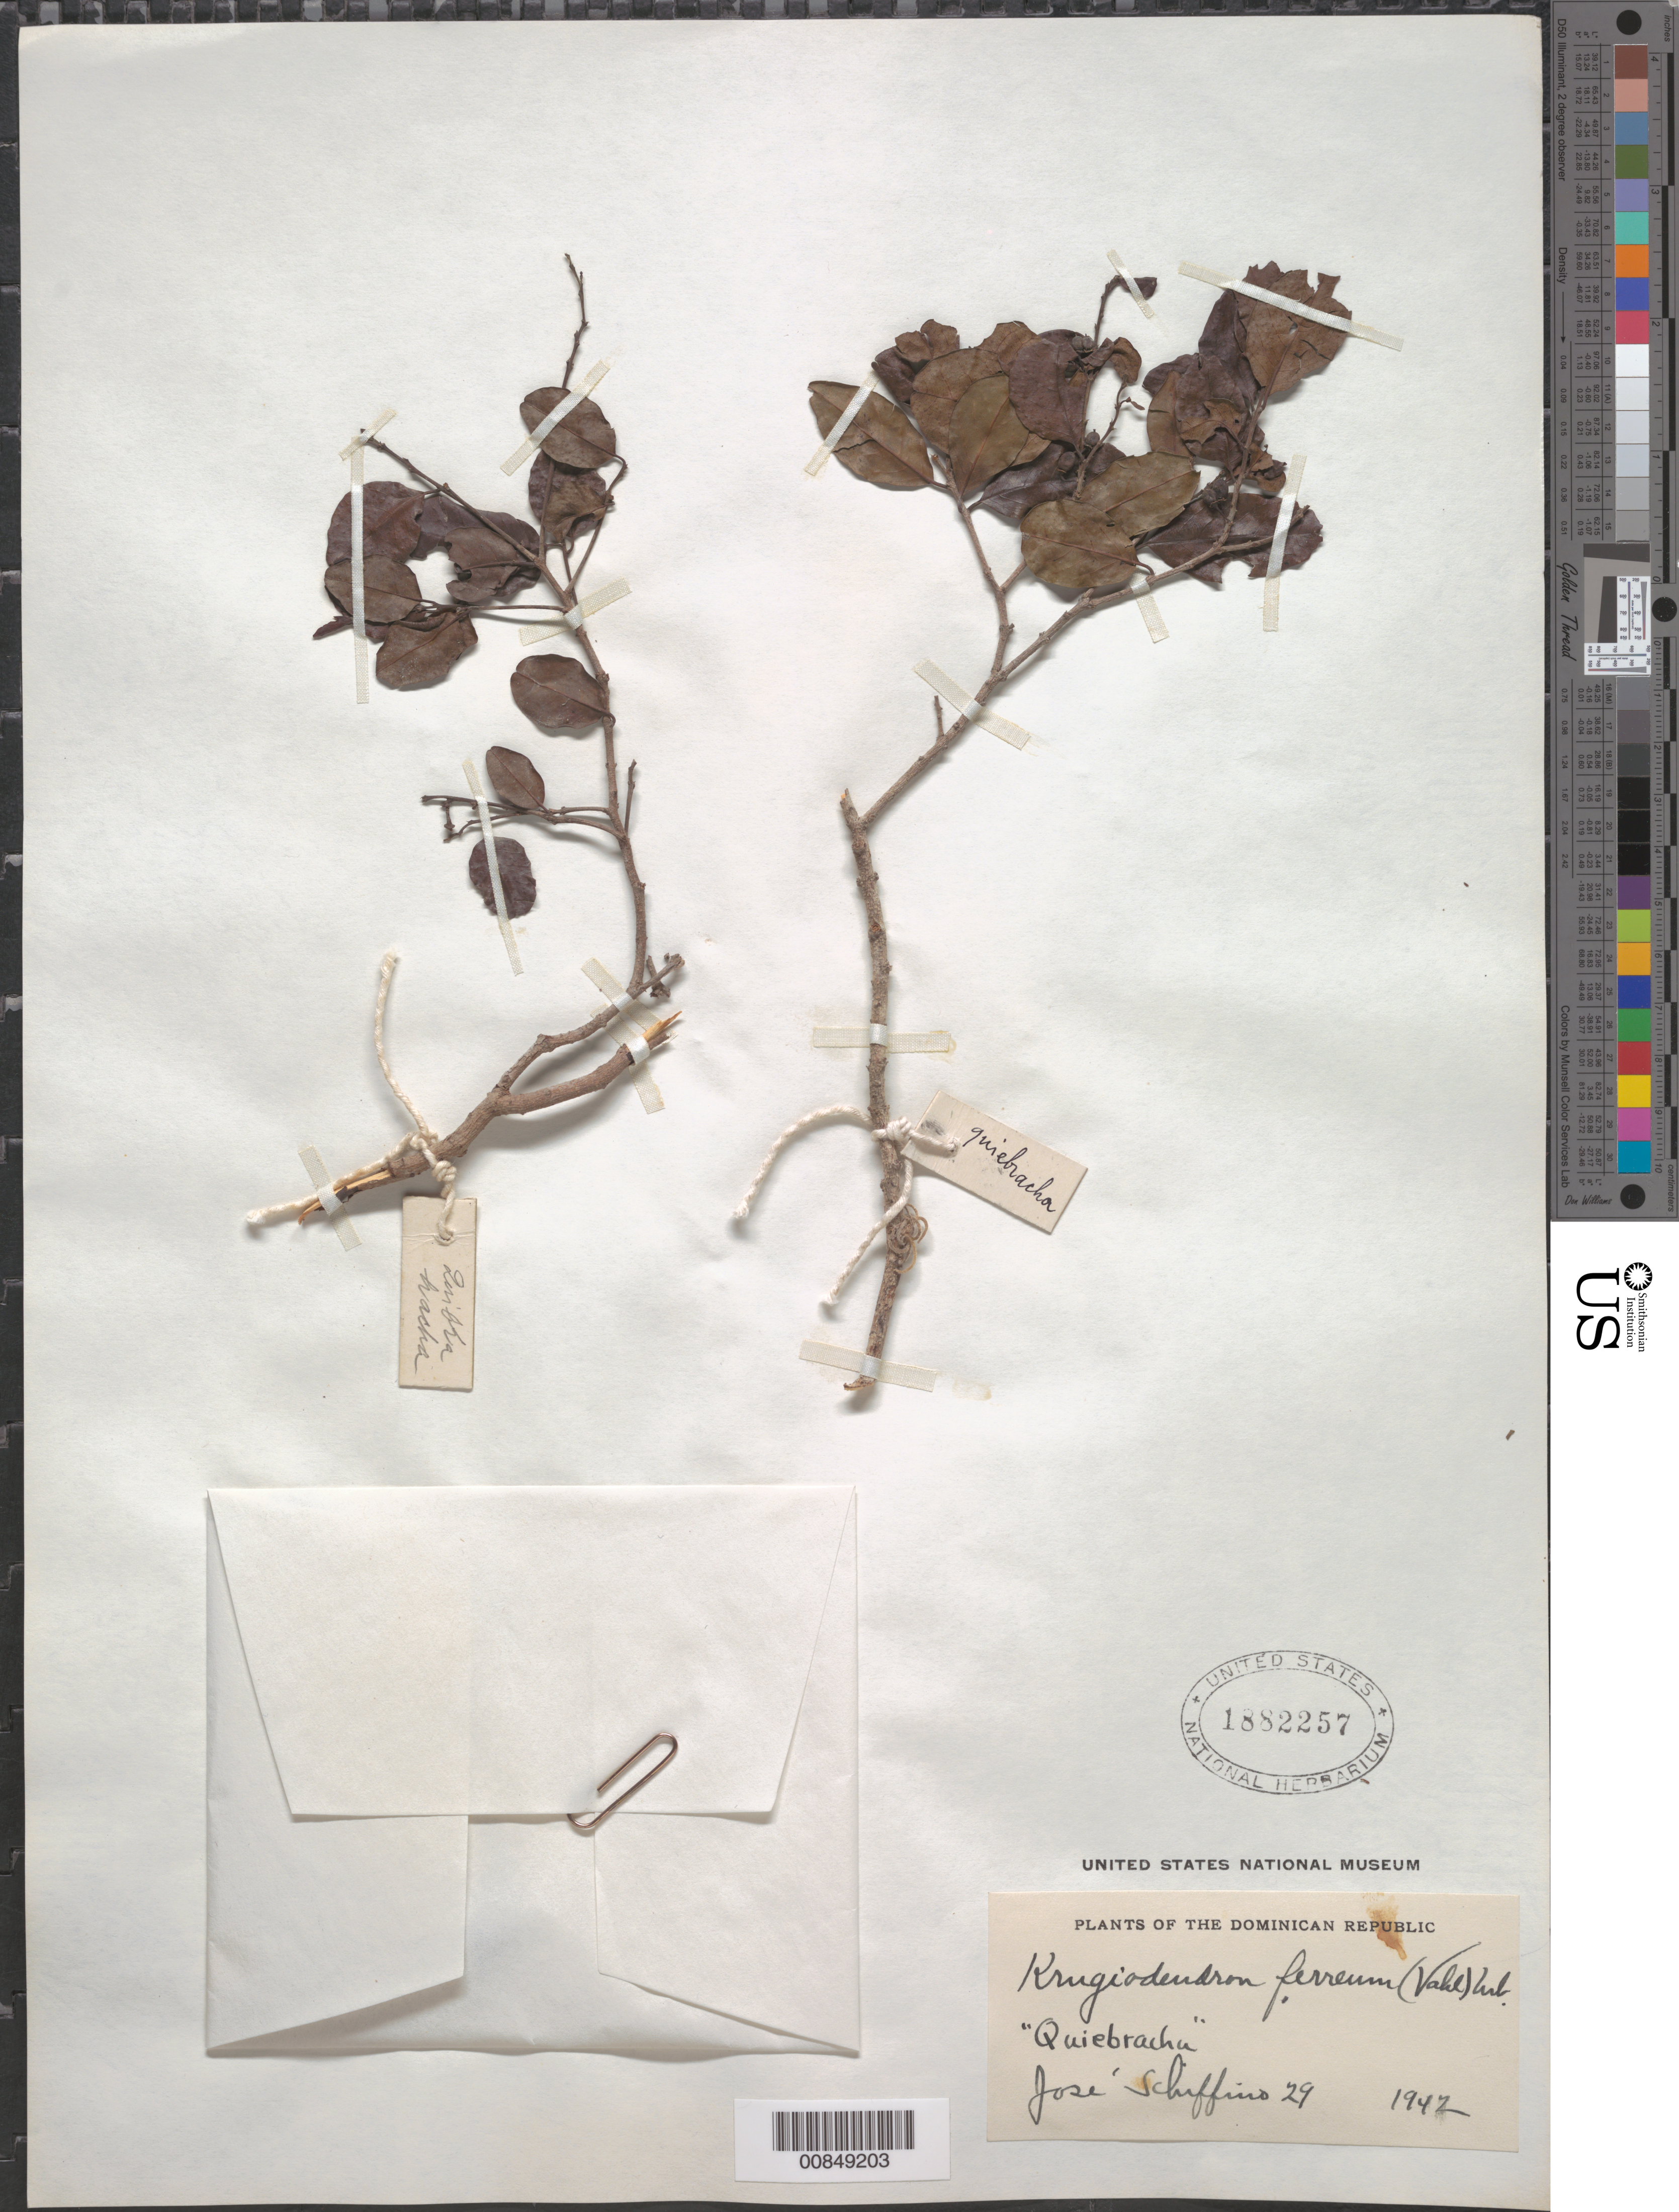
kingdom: Plantae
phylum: Tracheophyta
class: Magnoliopsida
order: Rosales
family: Rhamnaceae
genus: Krugiodendron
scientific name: Krugiodendron ferreum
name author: (Vahl) Urb.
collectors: J. Schiffino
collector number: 29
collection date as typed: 1942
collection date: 1942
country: Dominican Republic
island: Hispaniola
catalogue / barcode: US 1882257